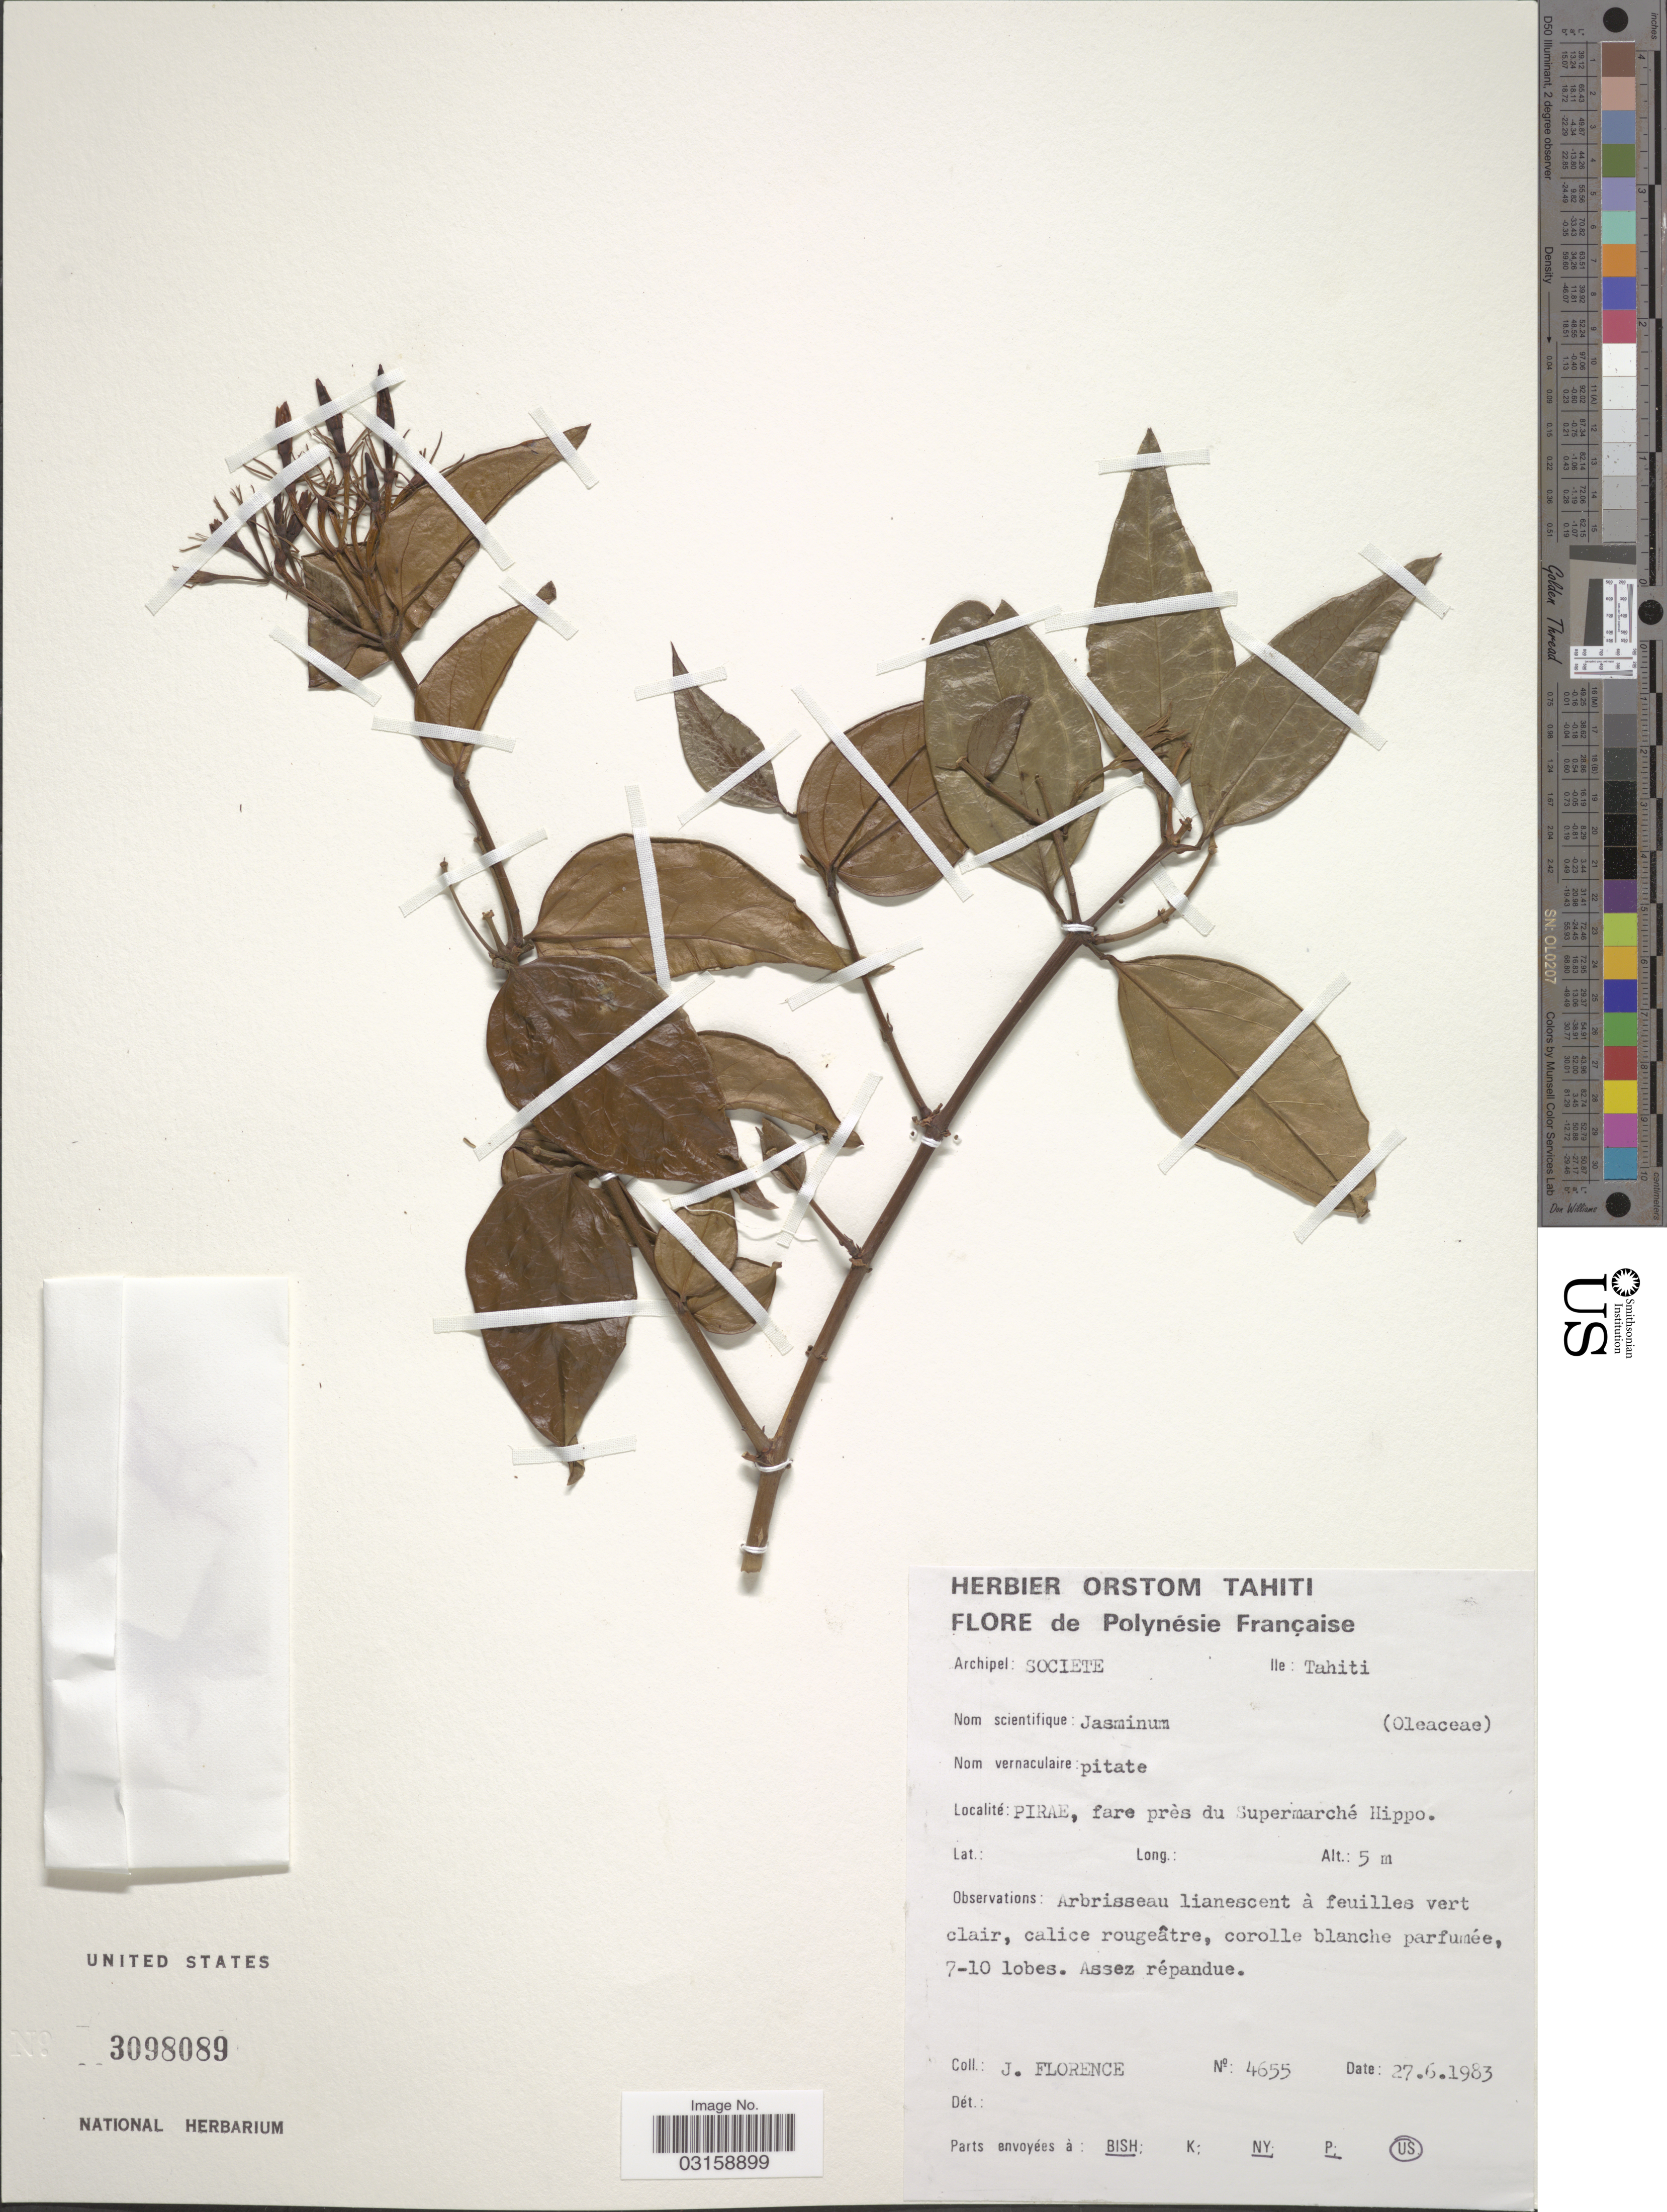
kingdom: Plantae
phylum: Tracheophyta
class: Magnoliopsida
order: Lamiales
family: Oleaceae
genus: Jasminum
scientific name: Jasminum sp.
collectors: J. Florence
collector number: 4655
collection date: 1983-06-27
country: French Polynesia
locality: Archipel: Societe. Ile: Tahiti. Pirae, fare près du Supermarché Hippo.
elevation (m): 5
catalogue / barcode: US 3098089